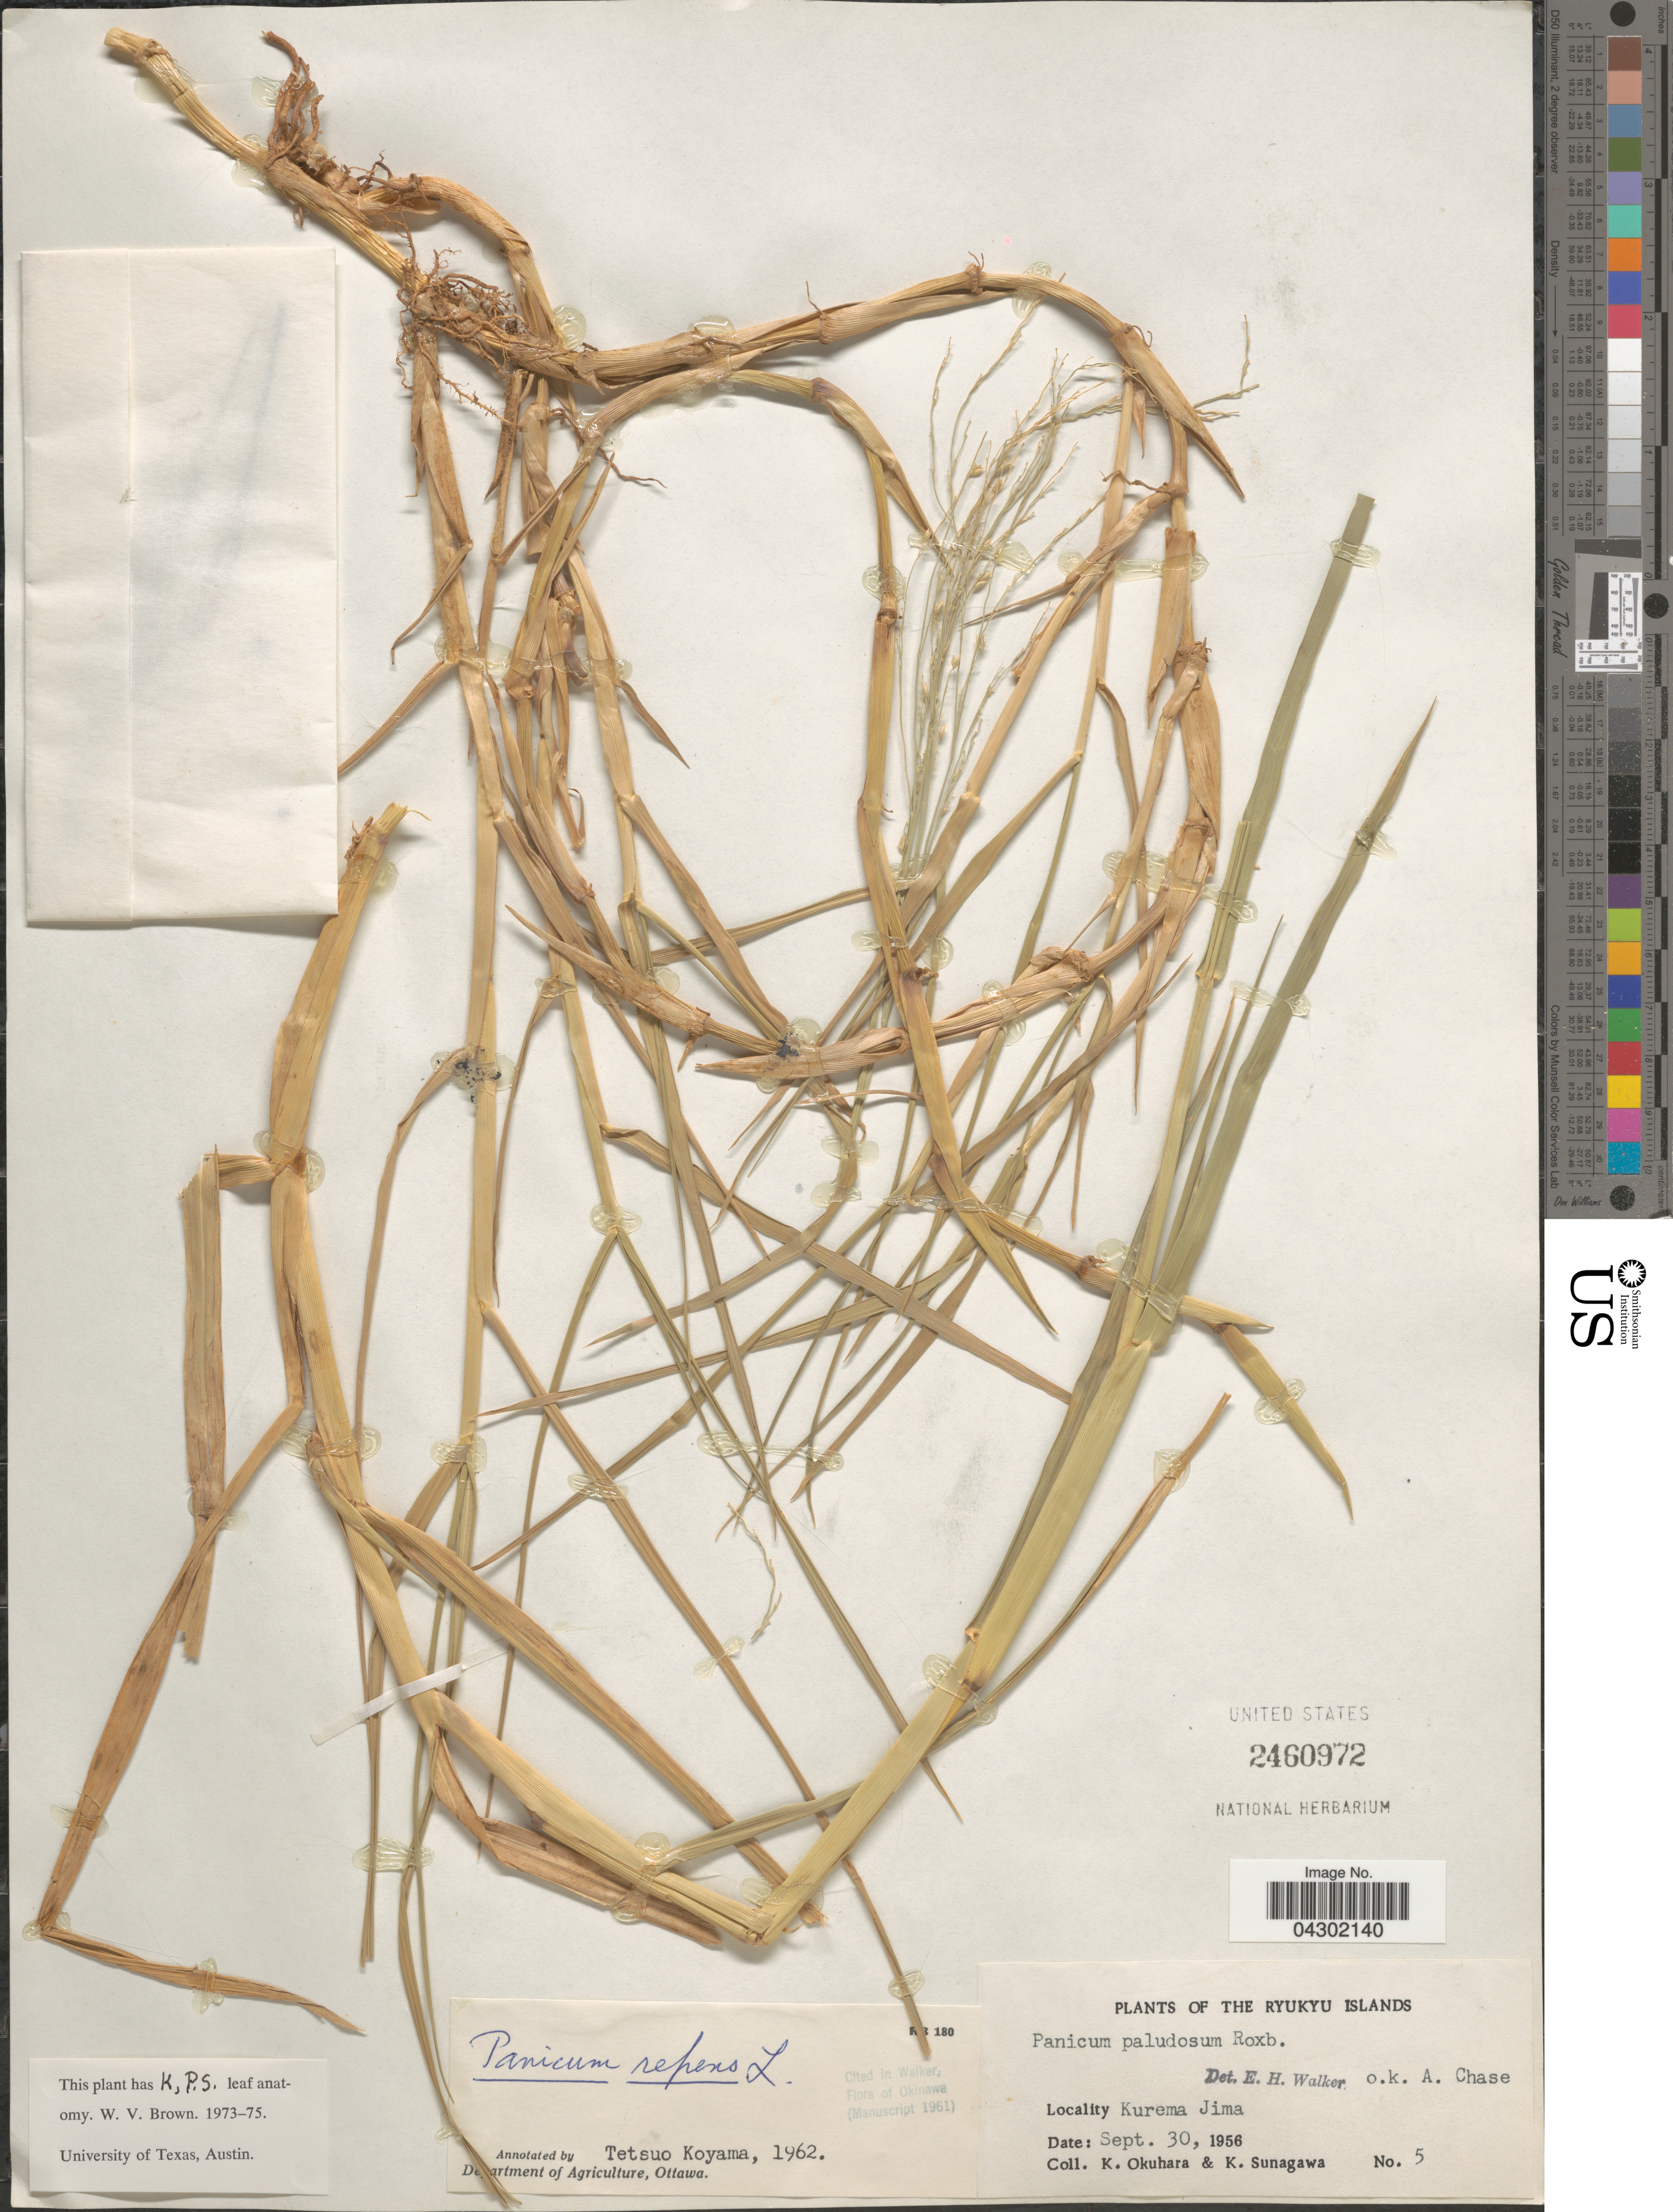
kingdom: Plantae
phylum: Tracheophyta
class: Liliopsida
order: Poales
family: Poaceae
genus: Panicum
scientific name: Panicum repens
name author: L.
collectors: K. Okuhara & K. Sunagawa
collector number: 5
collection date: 1956-09-30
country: Japan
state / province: Okinawa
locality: Ryukyu Islands. Kurema Jima.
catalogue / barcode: US 2460972